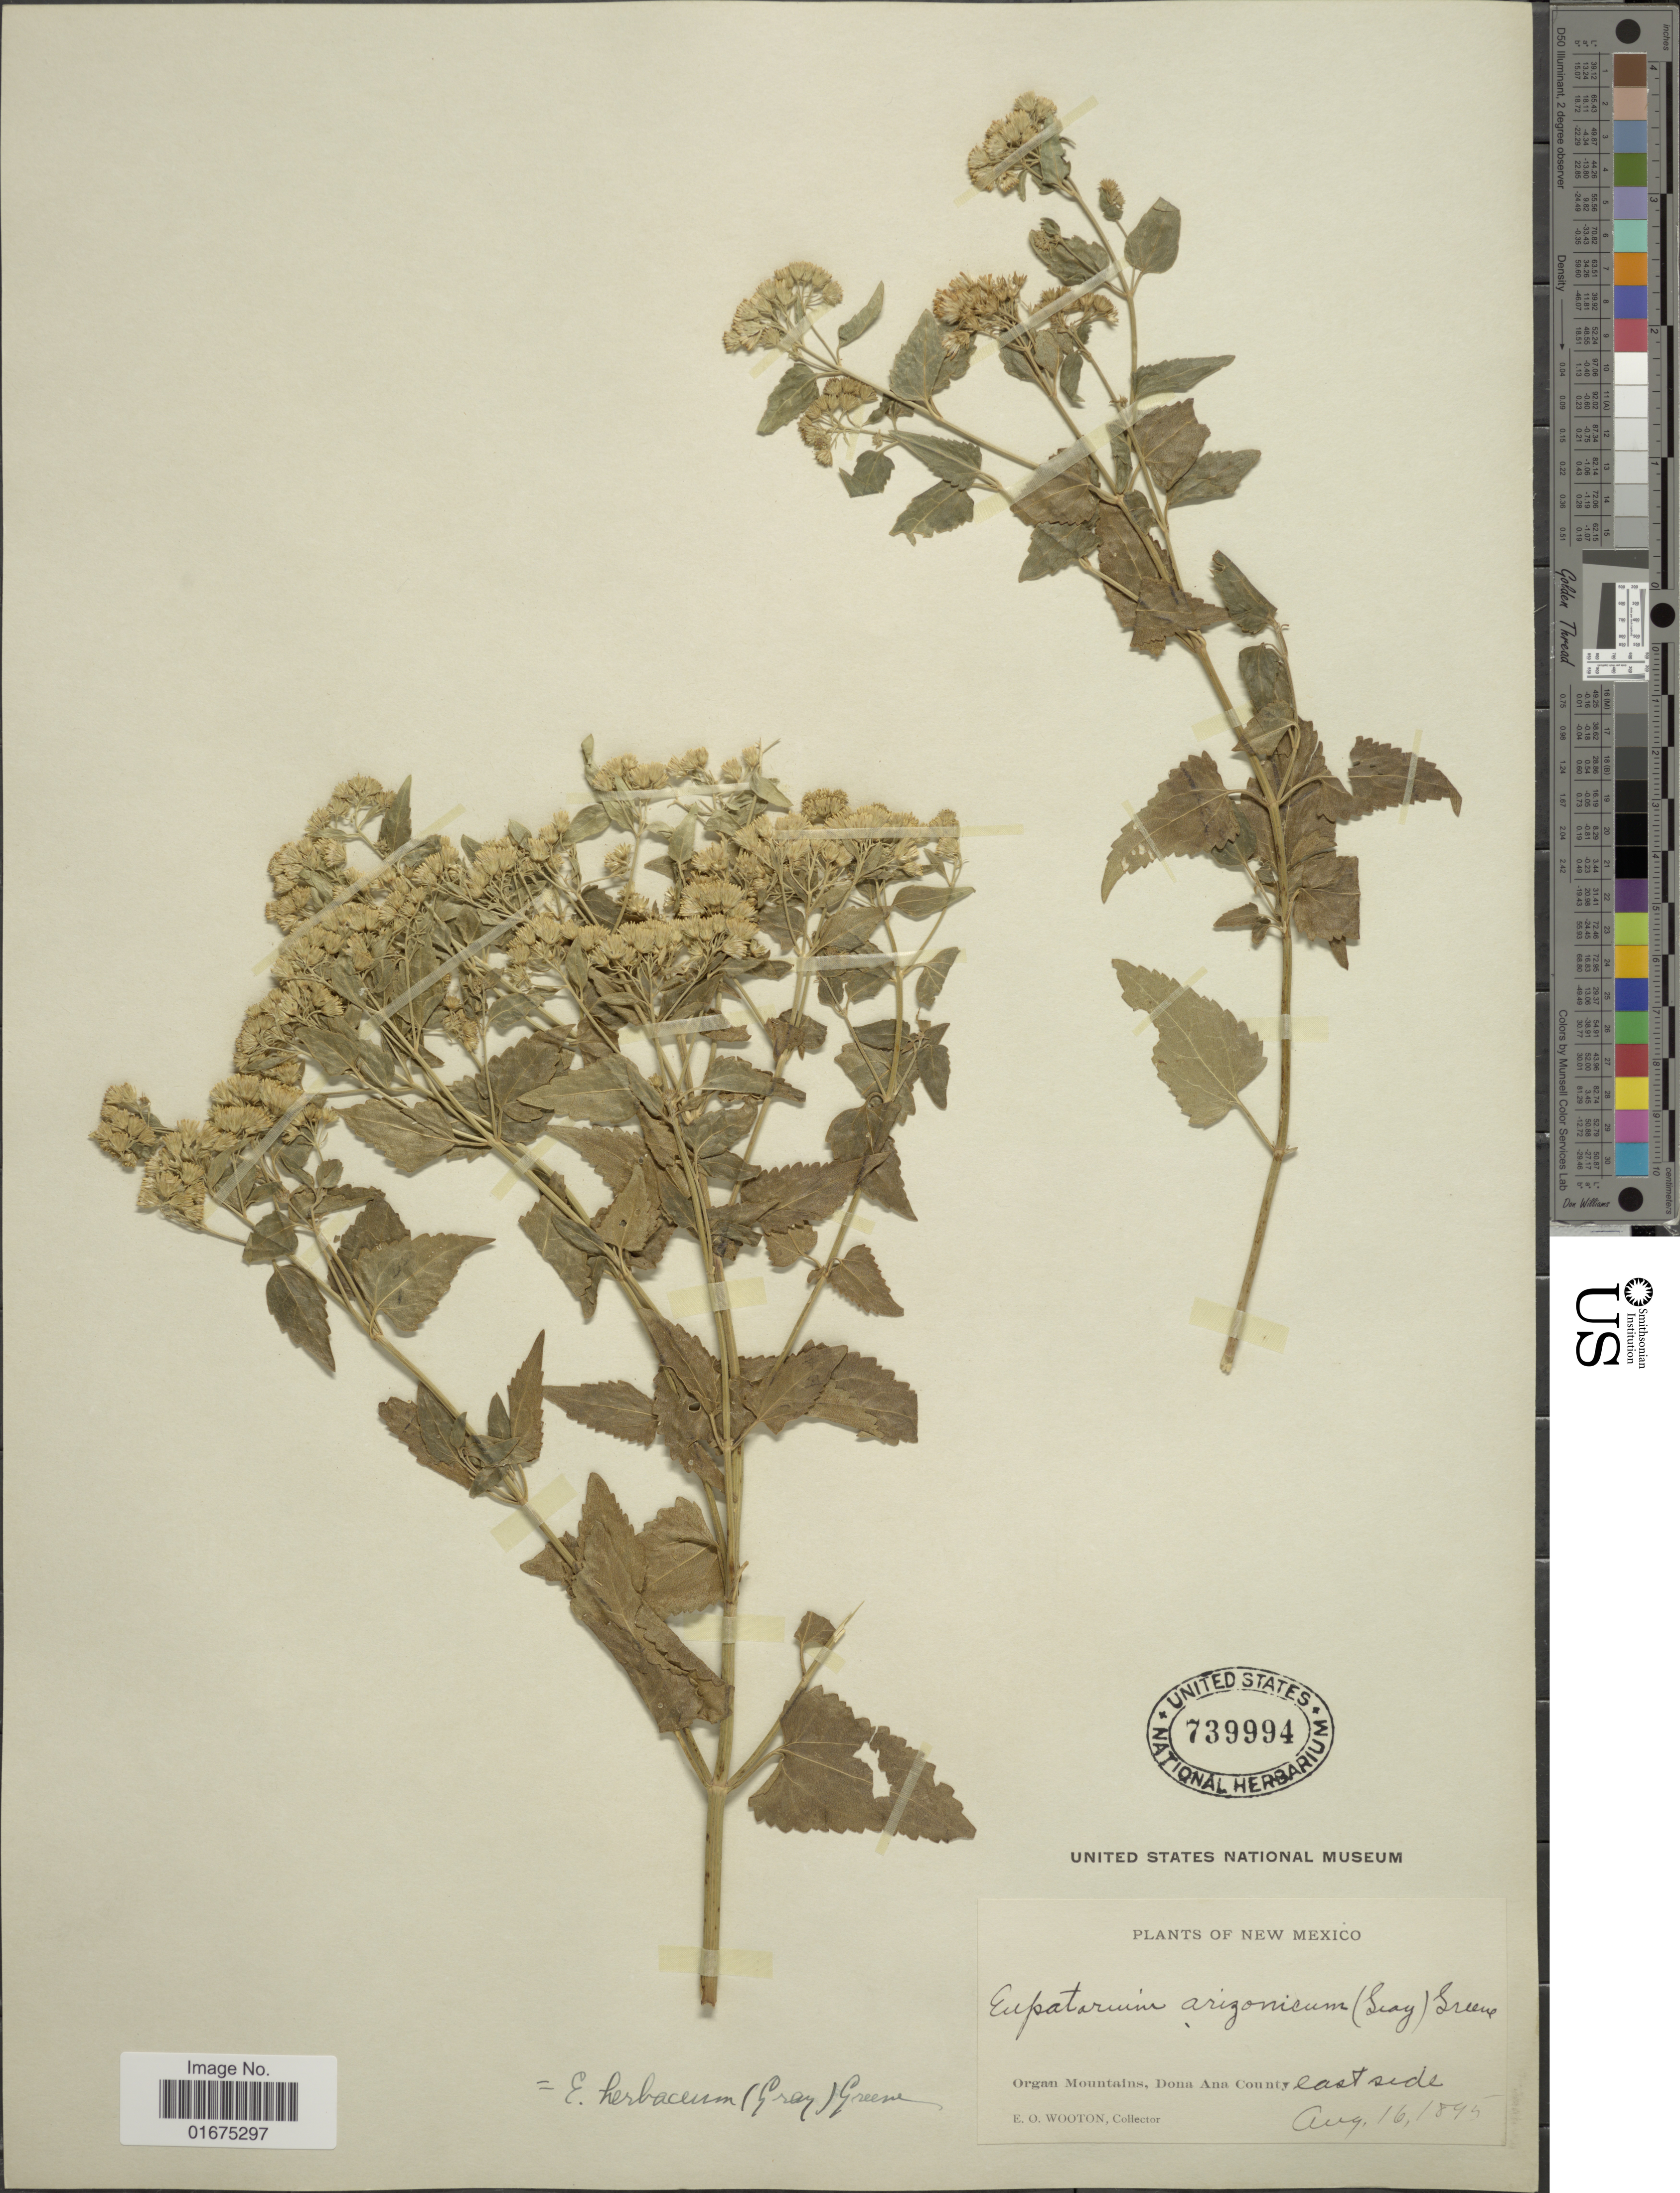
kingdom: Plantae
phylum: Tracheophyta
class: Magnoliopsida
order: Asterales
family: Asteraceae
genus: Ageratina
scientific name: Ageratina herbacea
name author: (A. Gray) R.M. King & H. Rob.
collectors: E. O. Wooton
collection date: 1895-08-16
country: United States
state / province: New Mexico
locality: Organ Mountains, Dona Ana County, east side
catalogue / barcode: US 739994